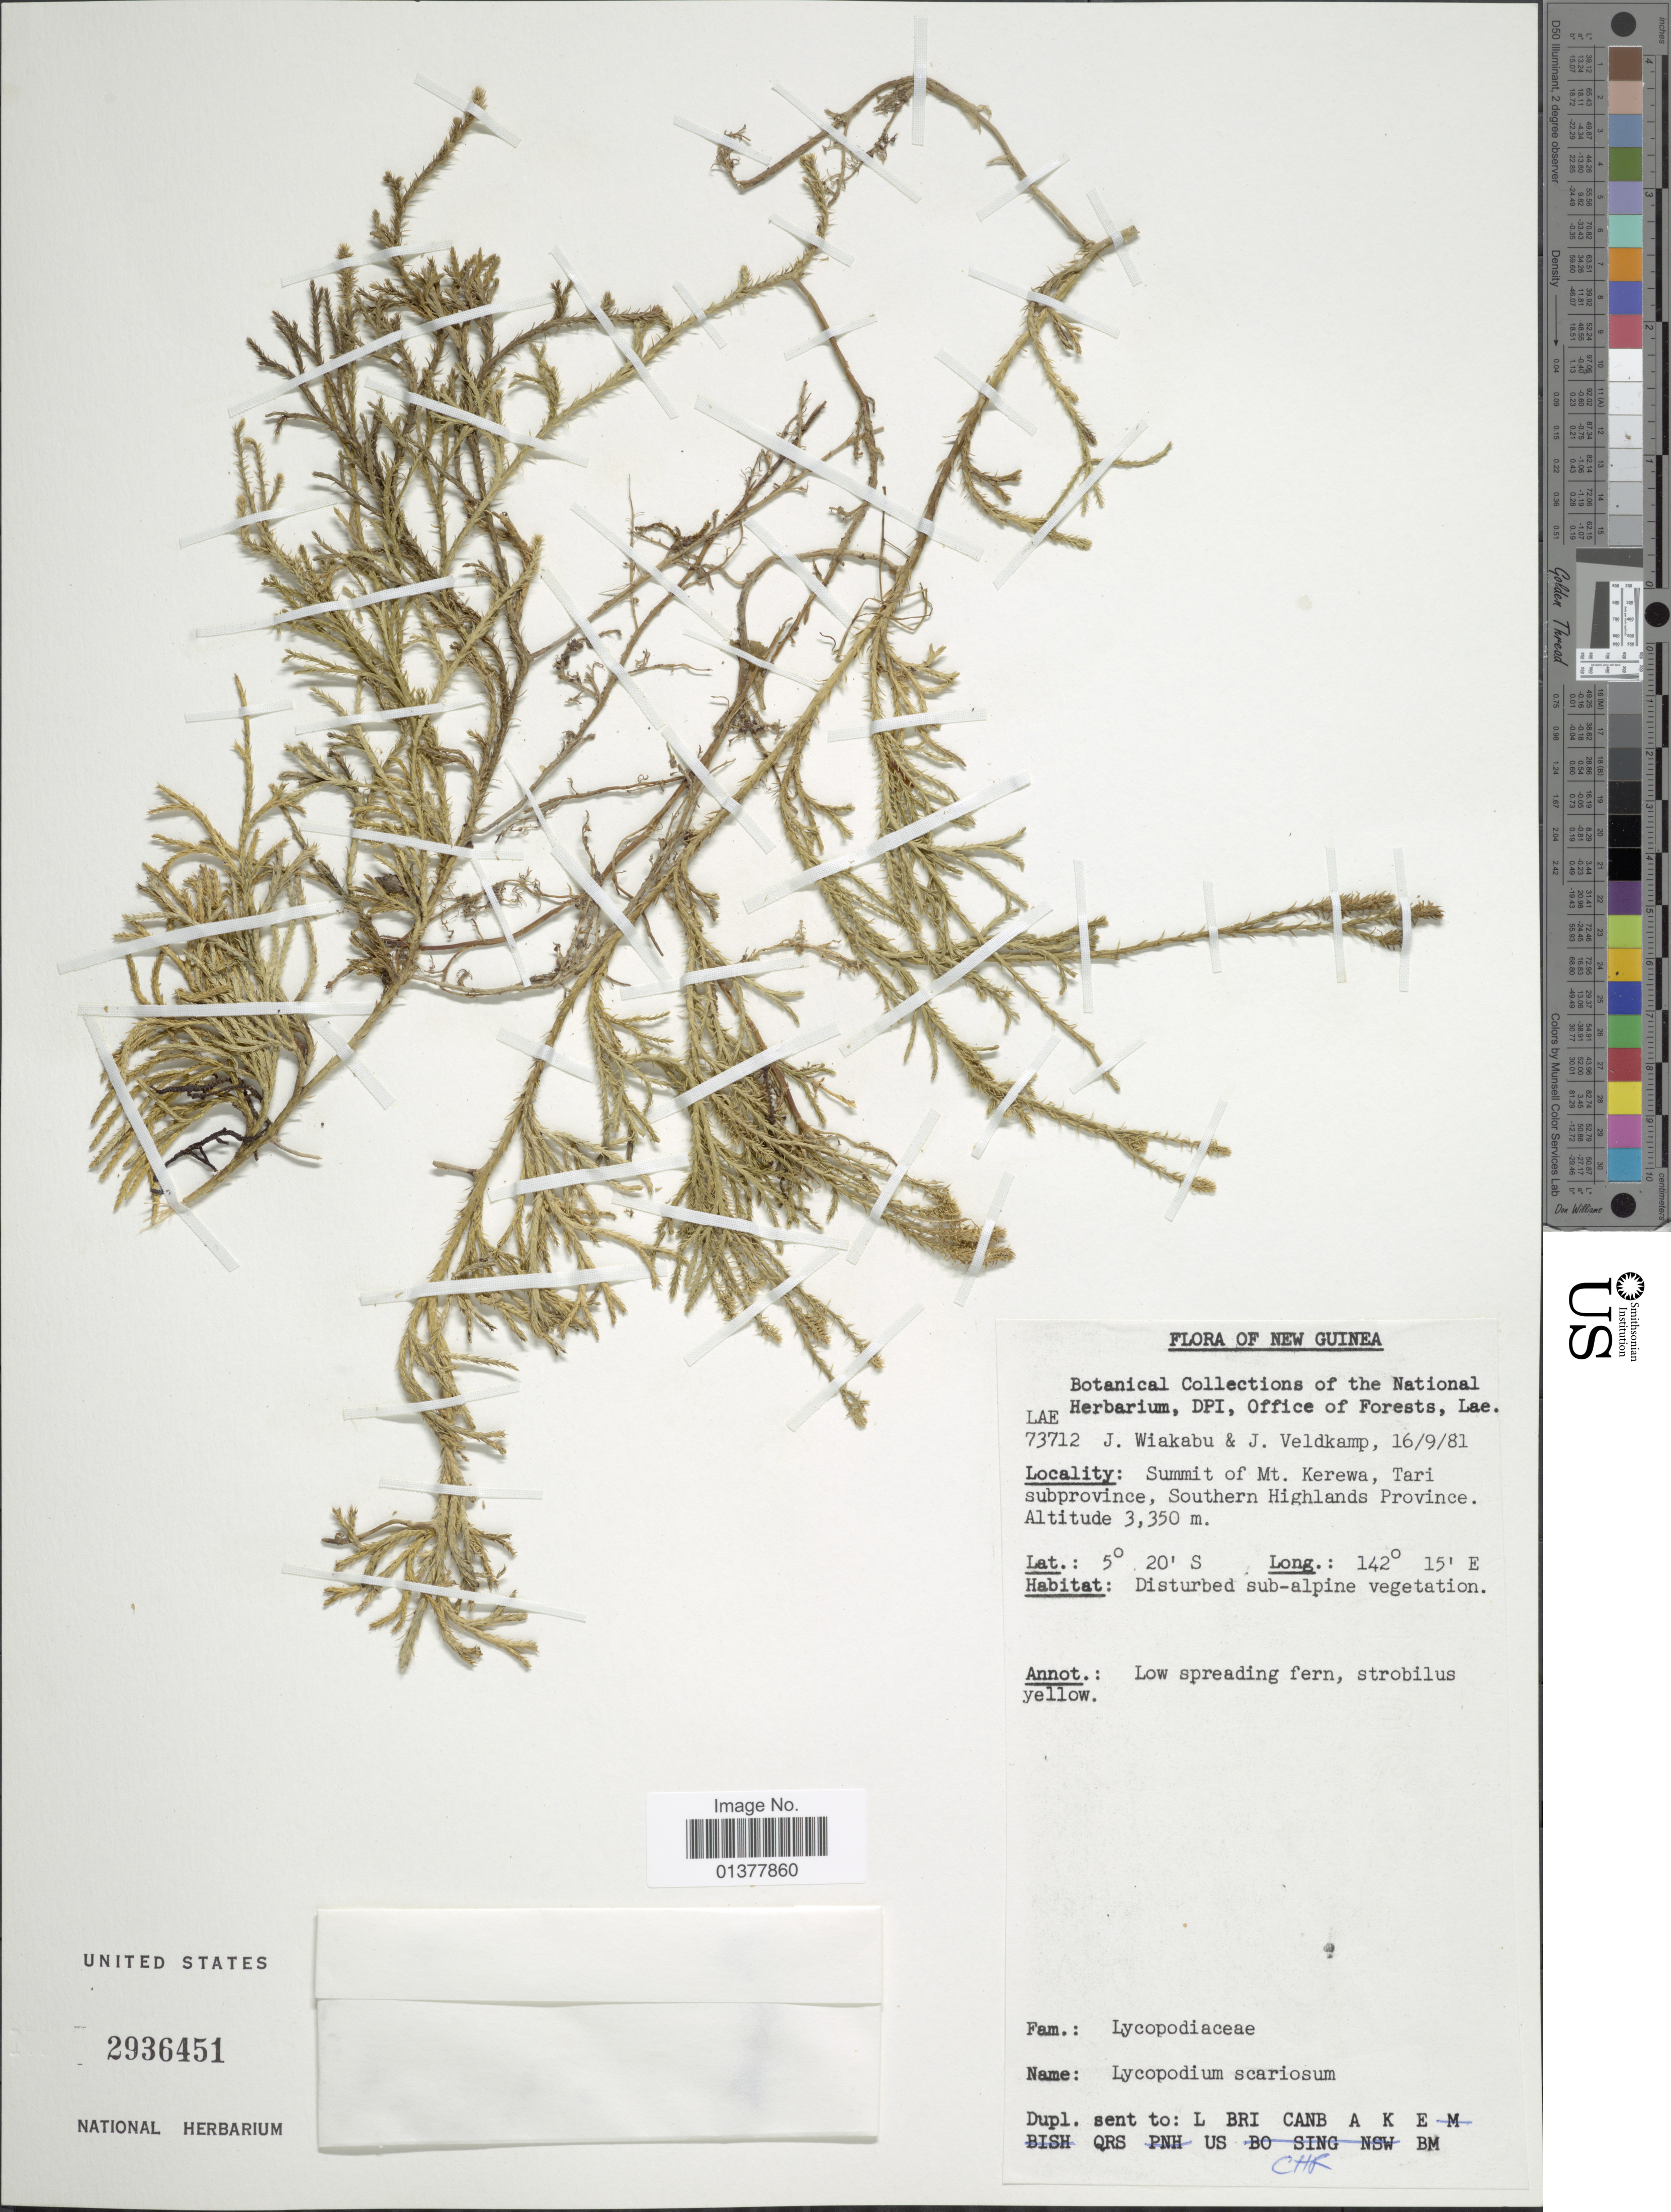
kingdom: Plantae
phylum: Tracheophyta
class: Lycopodiopsida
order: Lycopodiales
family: Lycopodiaceae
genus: Diphasiastrum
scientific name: Diphasiastrum wightianum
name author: (Wall. ex Hook. & Grev.) Holub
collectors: J. Wiakabu & J. F. Veldkamp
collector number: LAE73712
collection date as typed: Transcribed d/m/y: 16/9/81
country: Papua New Guinea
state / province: Southern Highlands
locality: Summit of Mt. Kerewa, Tari subprovince, Southern Highlands province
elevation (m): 3350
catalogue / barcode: US 2936451